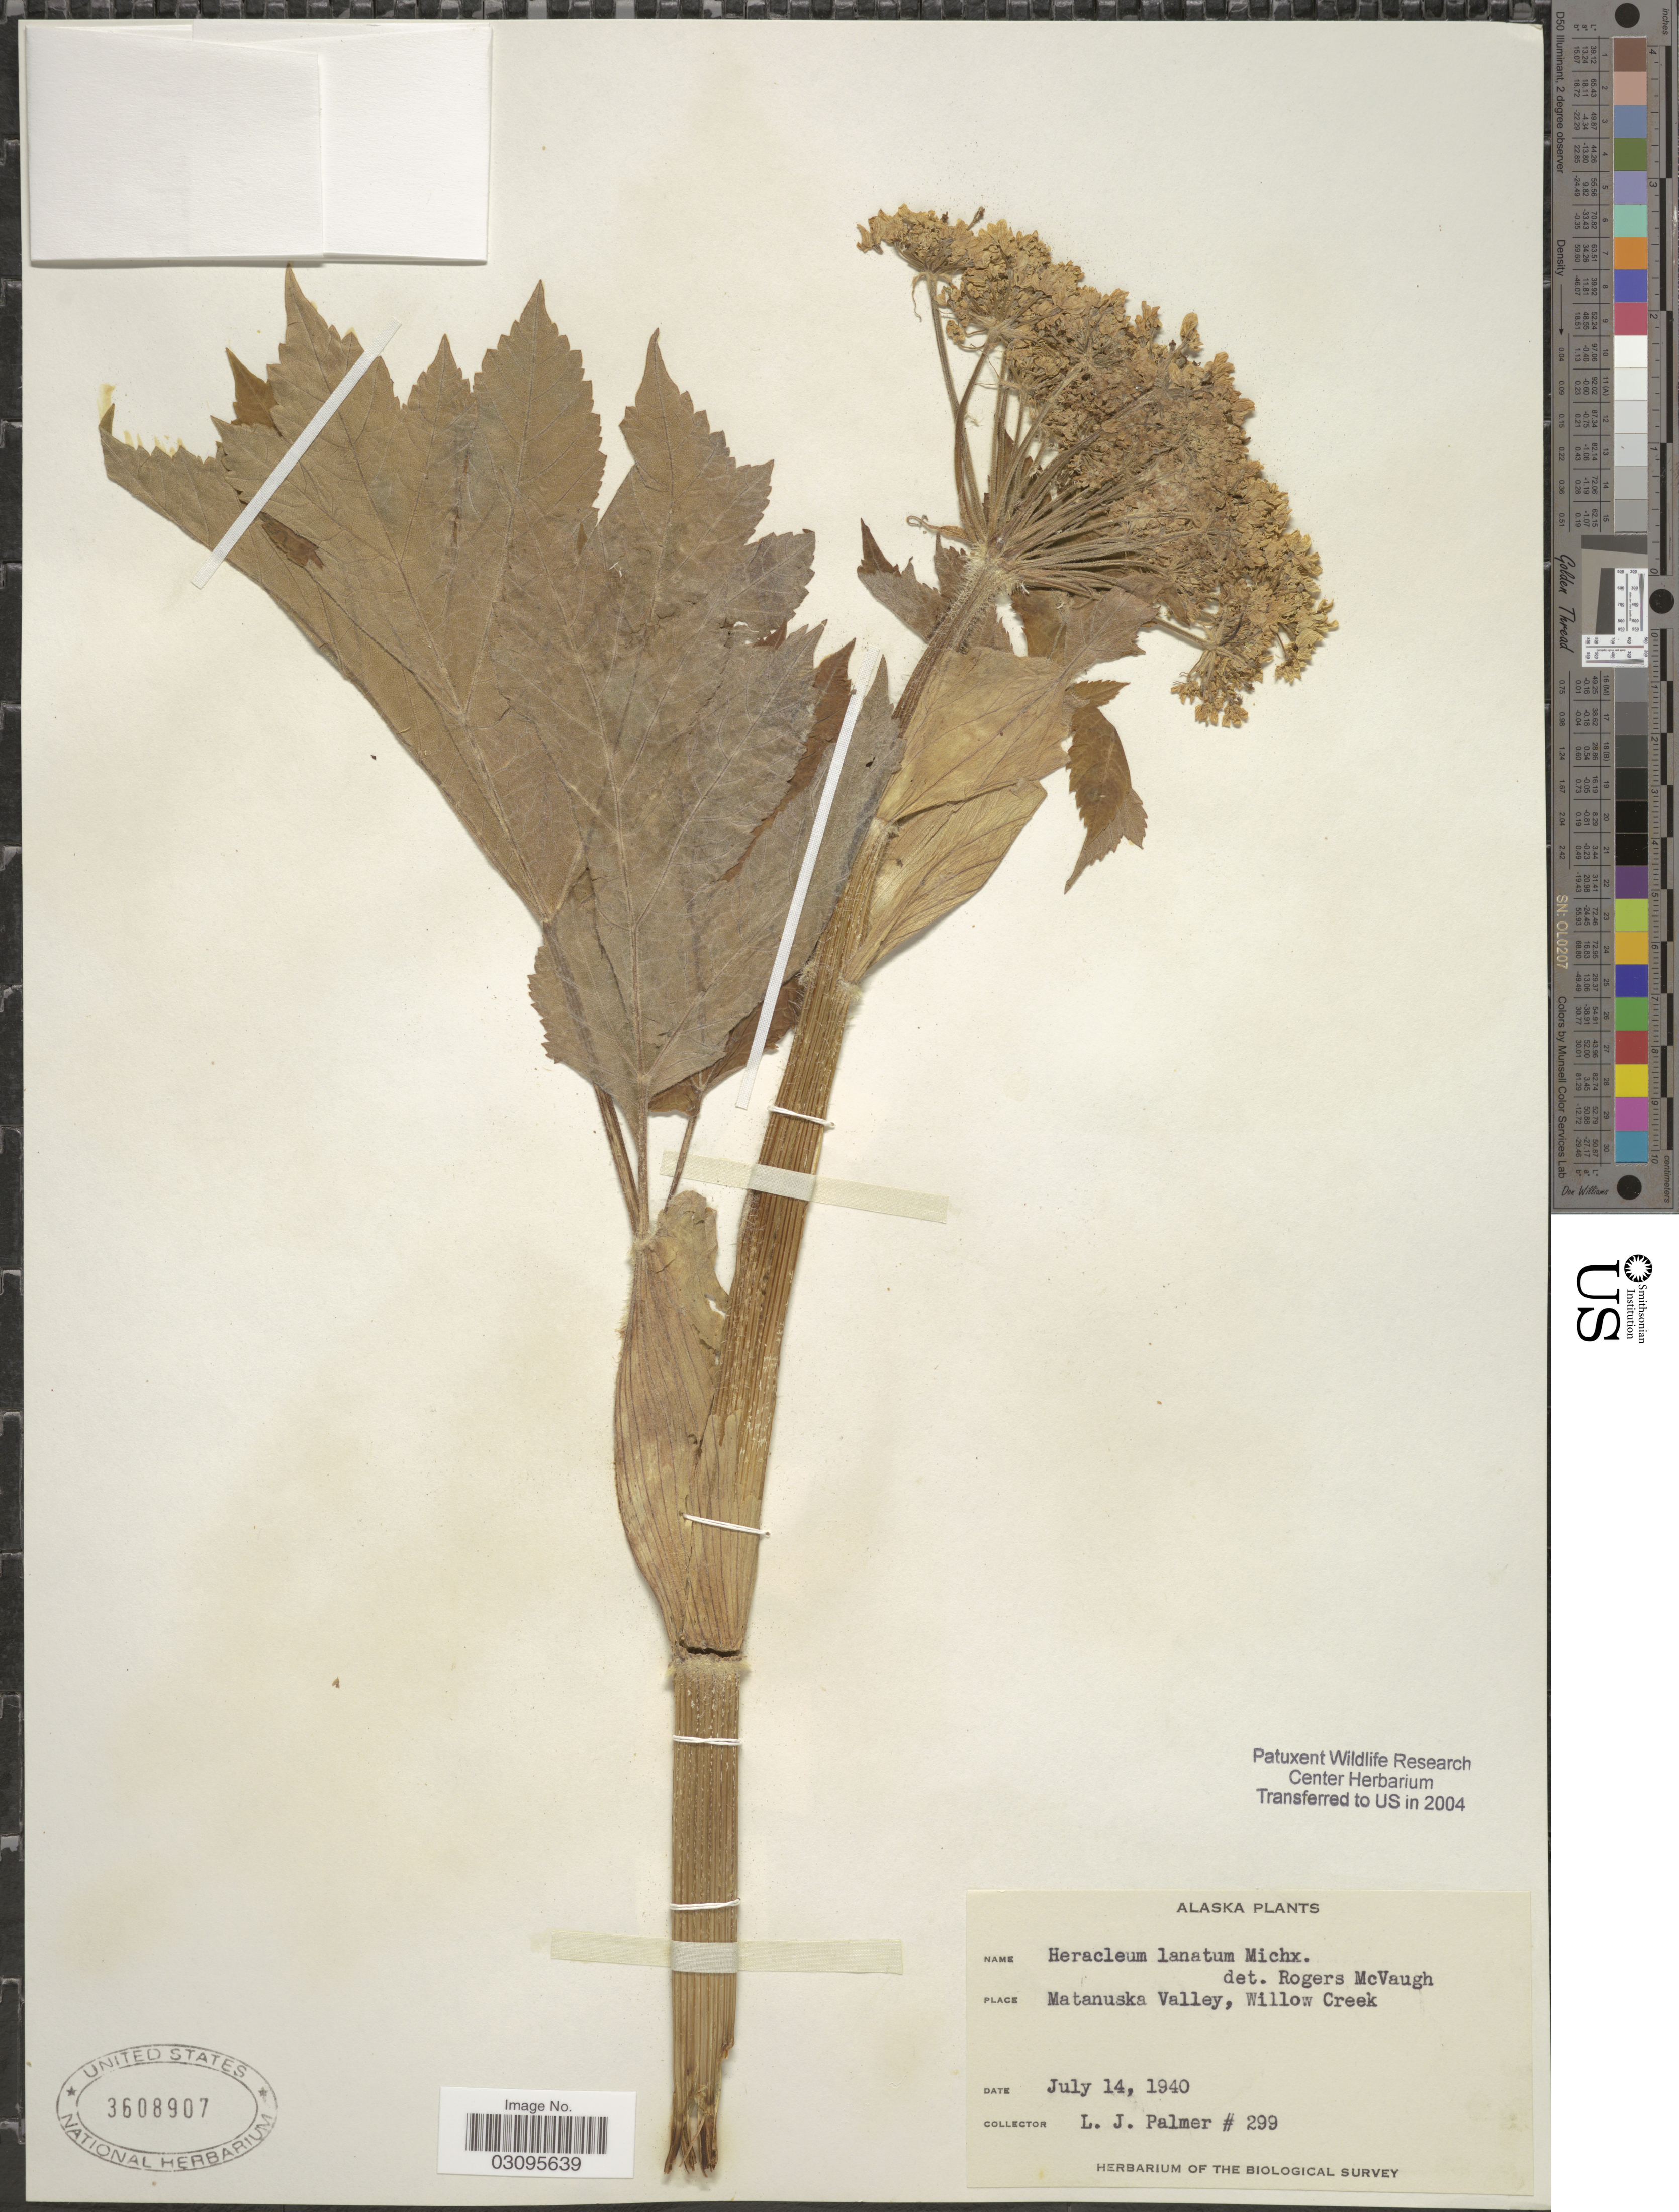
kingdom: Plantae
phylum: Tracheophyta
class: Magnoliopsida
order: Apiales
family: Apiaceae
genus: Heracleum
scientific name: Heracleum lanatum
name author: Michx.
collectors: L. J. Palmer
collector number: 299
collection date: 1940-07-14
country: United States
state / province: Alaska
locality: Matanuska Valley, Willow Creek.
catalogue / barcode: US 3608907